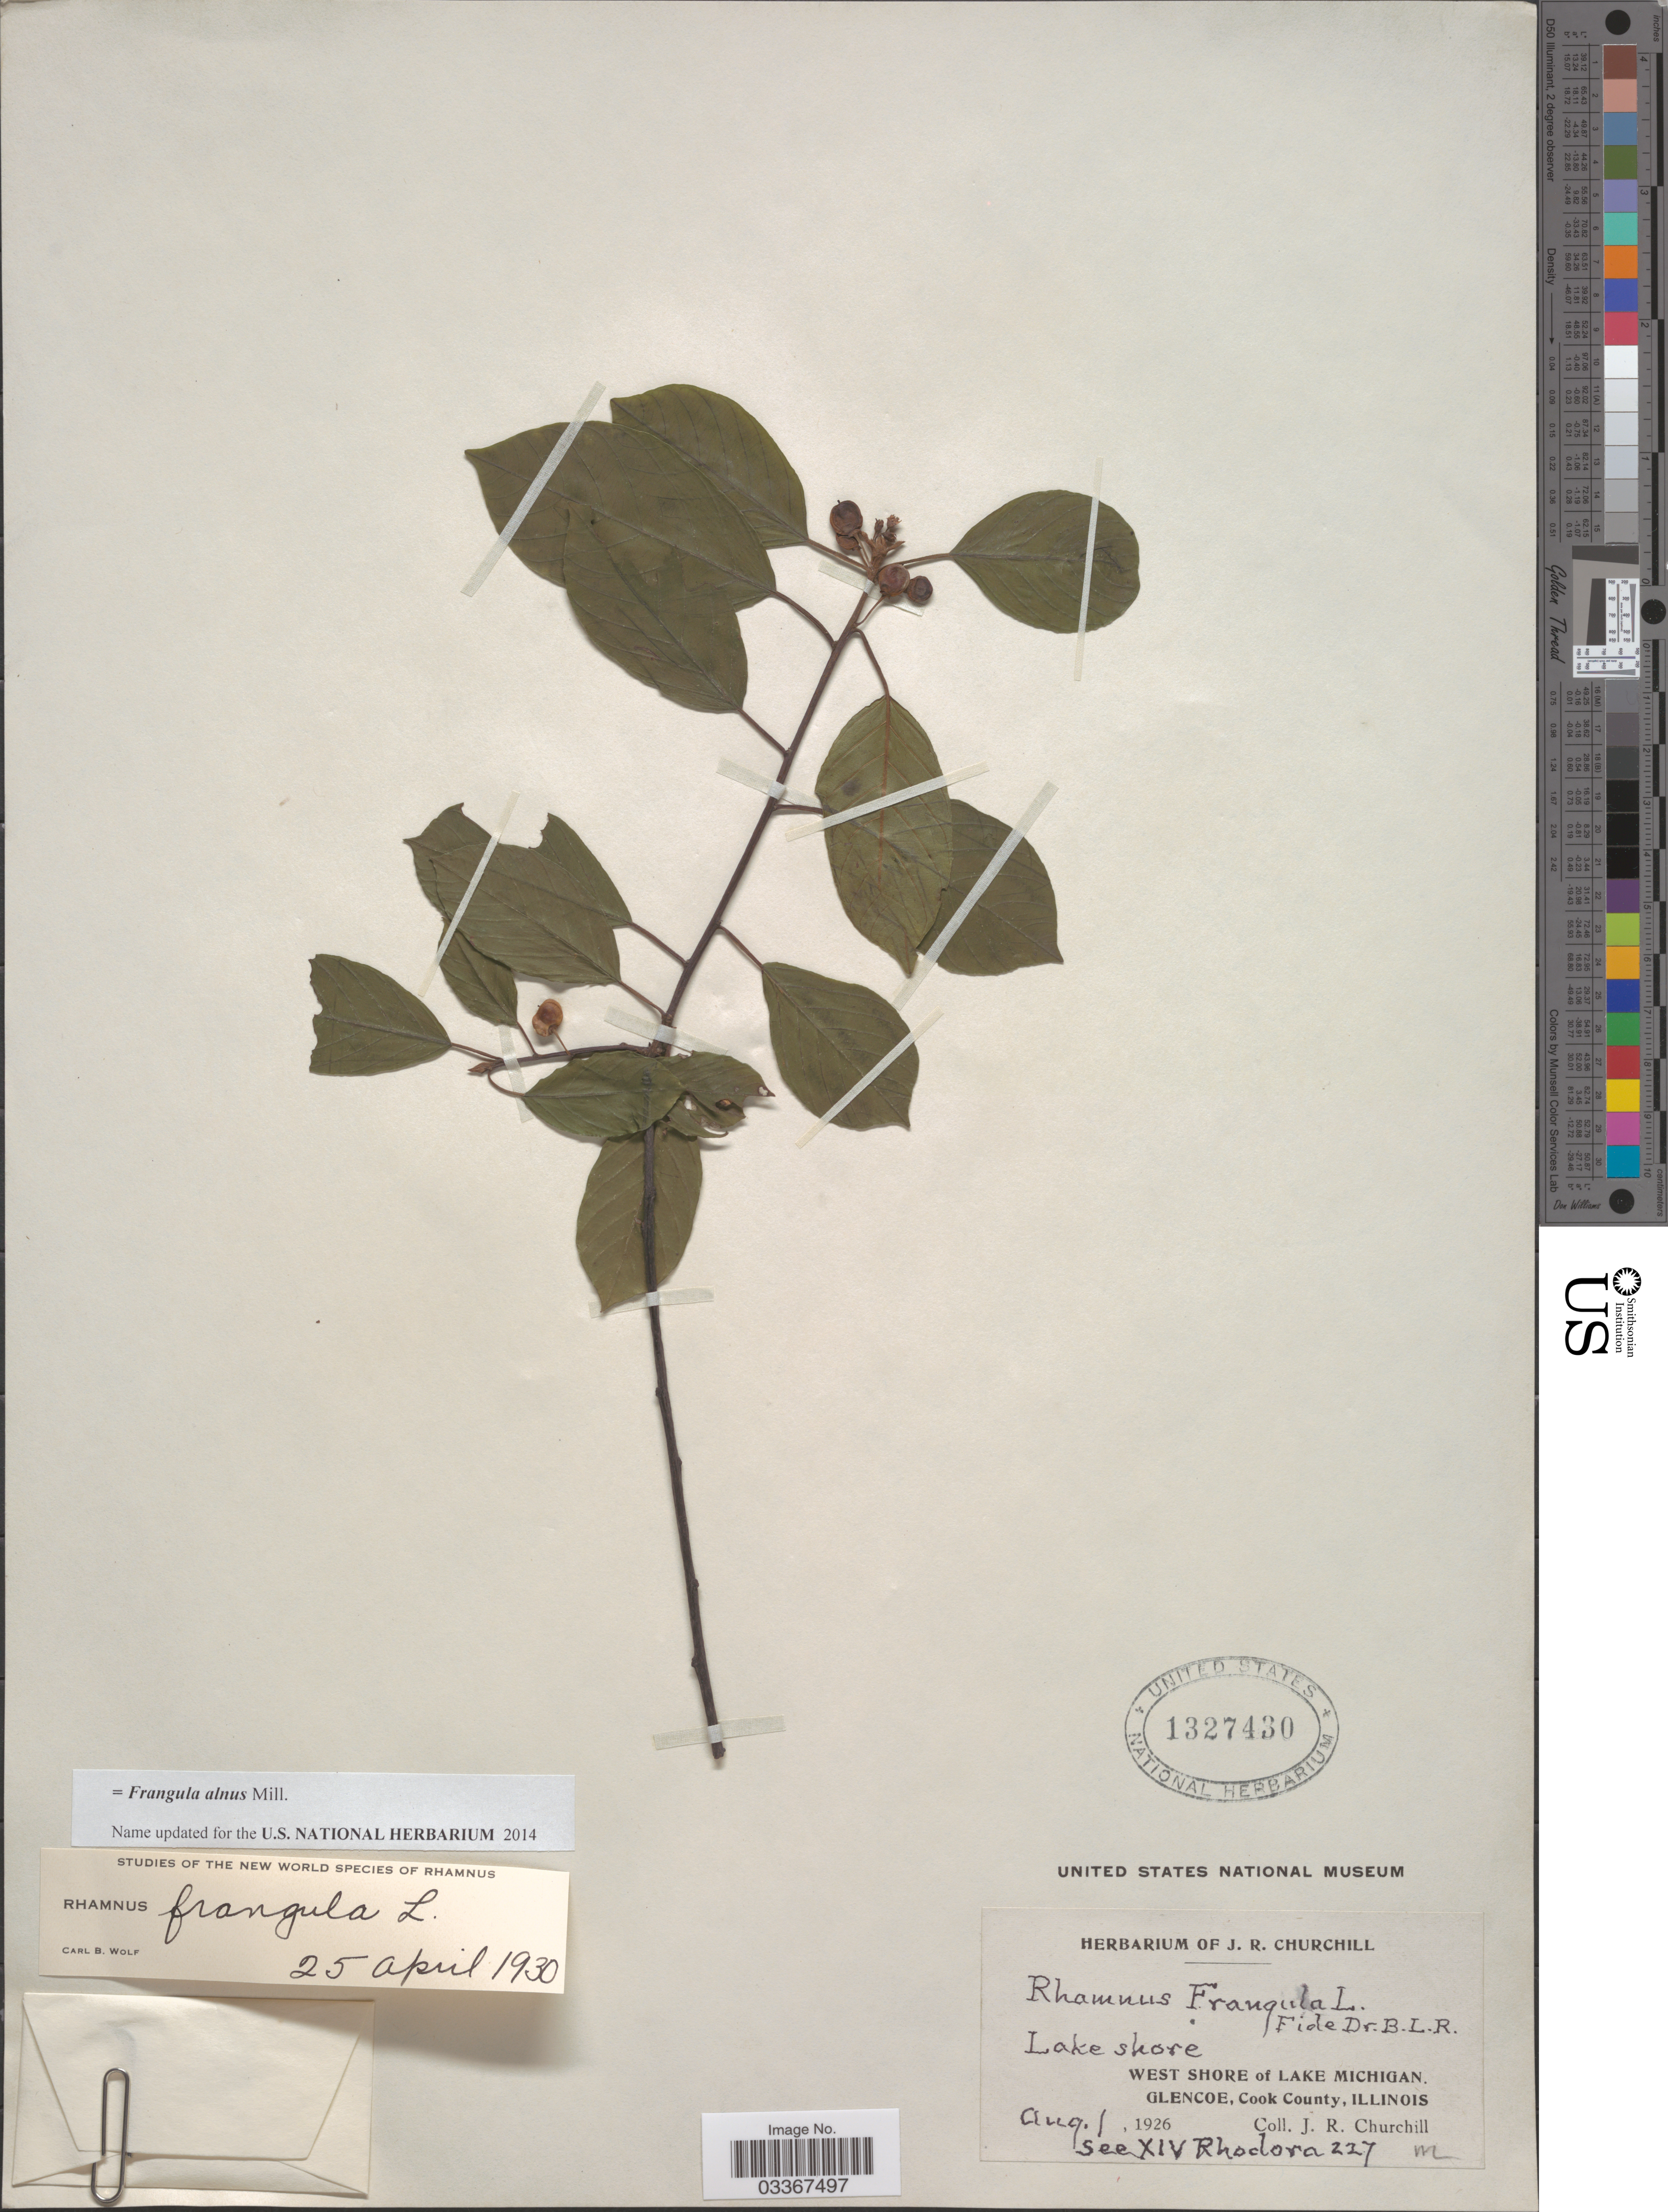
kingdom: Plantae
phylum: Tracheophyta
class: Magnoliopsida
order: Rosales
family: Rhamnaceae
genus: Frangula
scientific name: Frangula alnus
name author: Mill.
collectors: J. Churchill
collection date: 1926-08-01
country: United States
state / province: Illinois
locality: Lake Shore. West Shore of Lake Michigan. Glencoe, Cook County.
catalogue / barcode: US 1327430